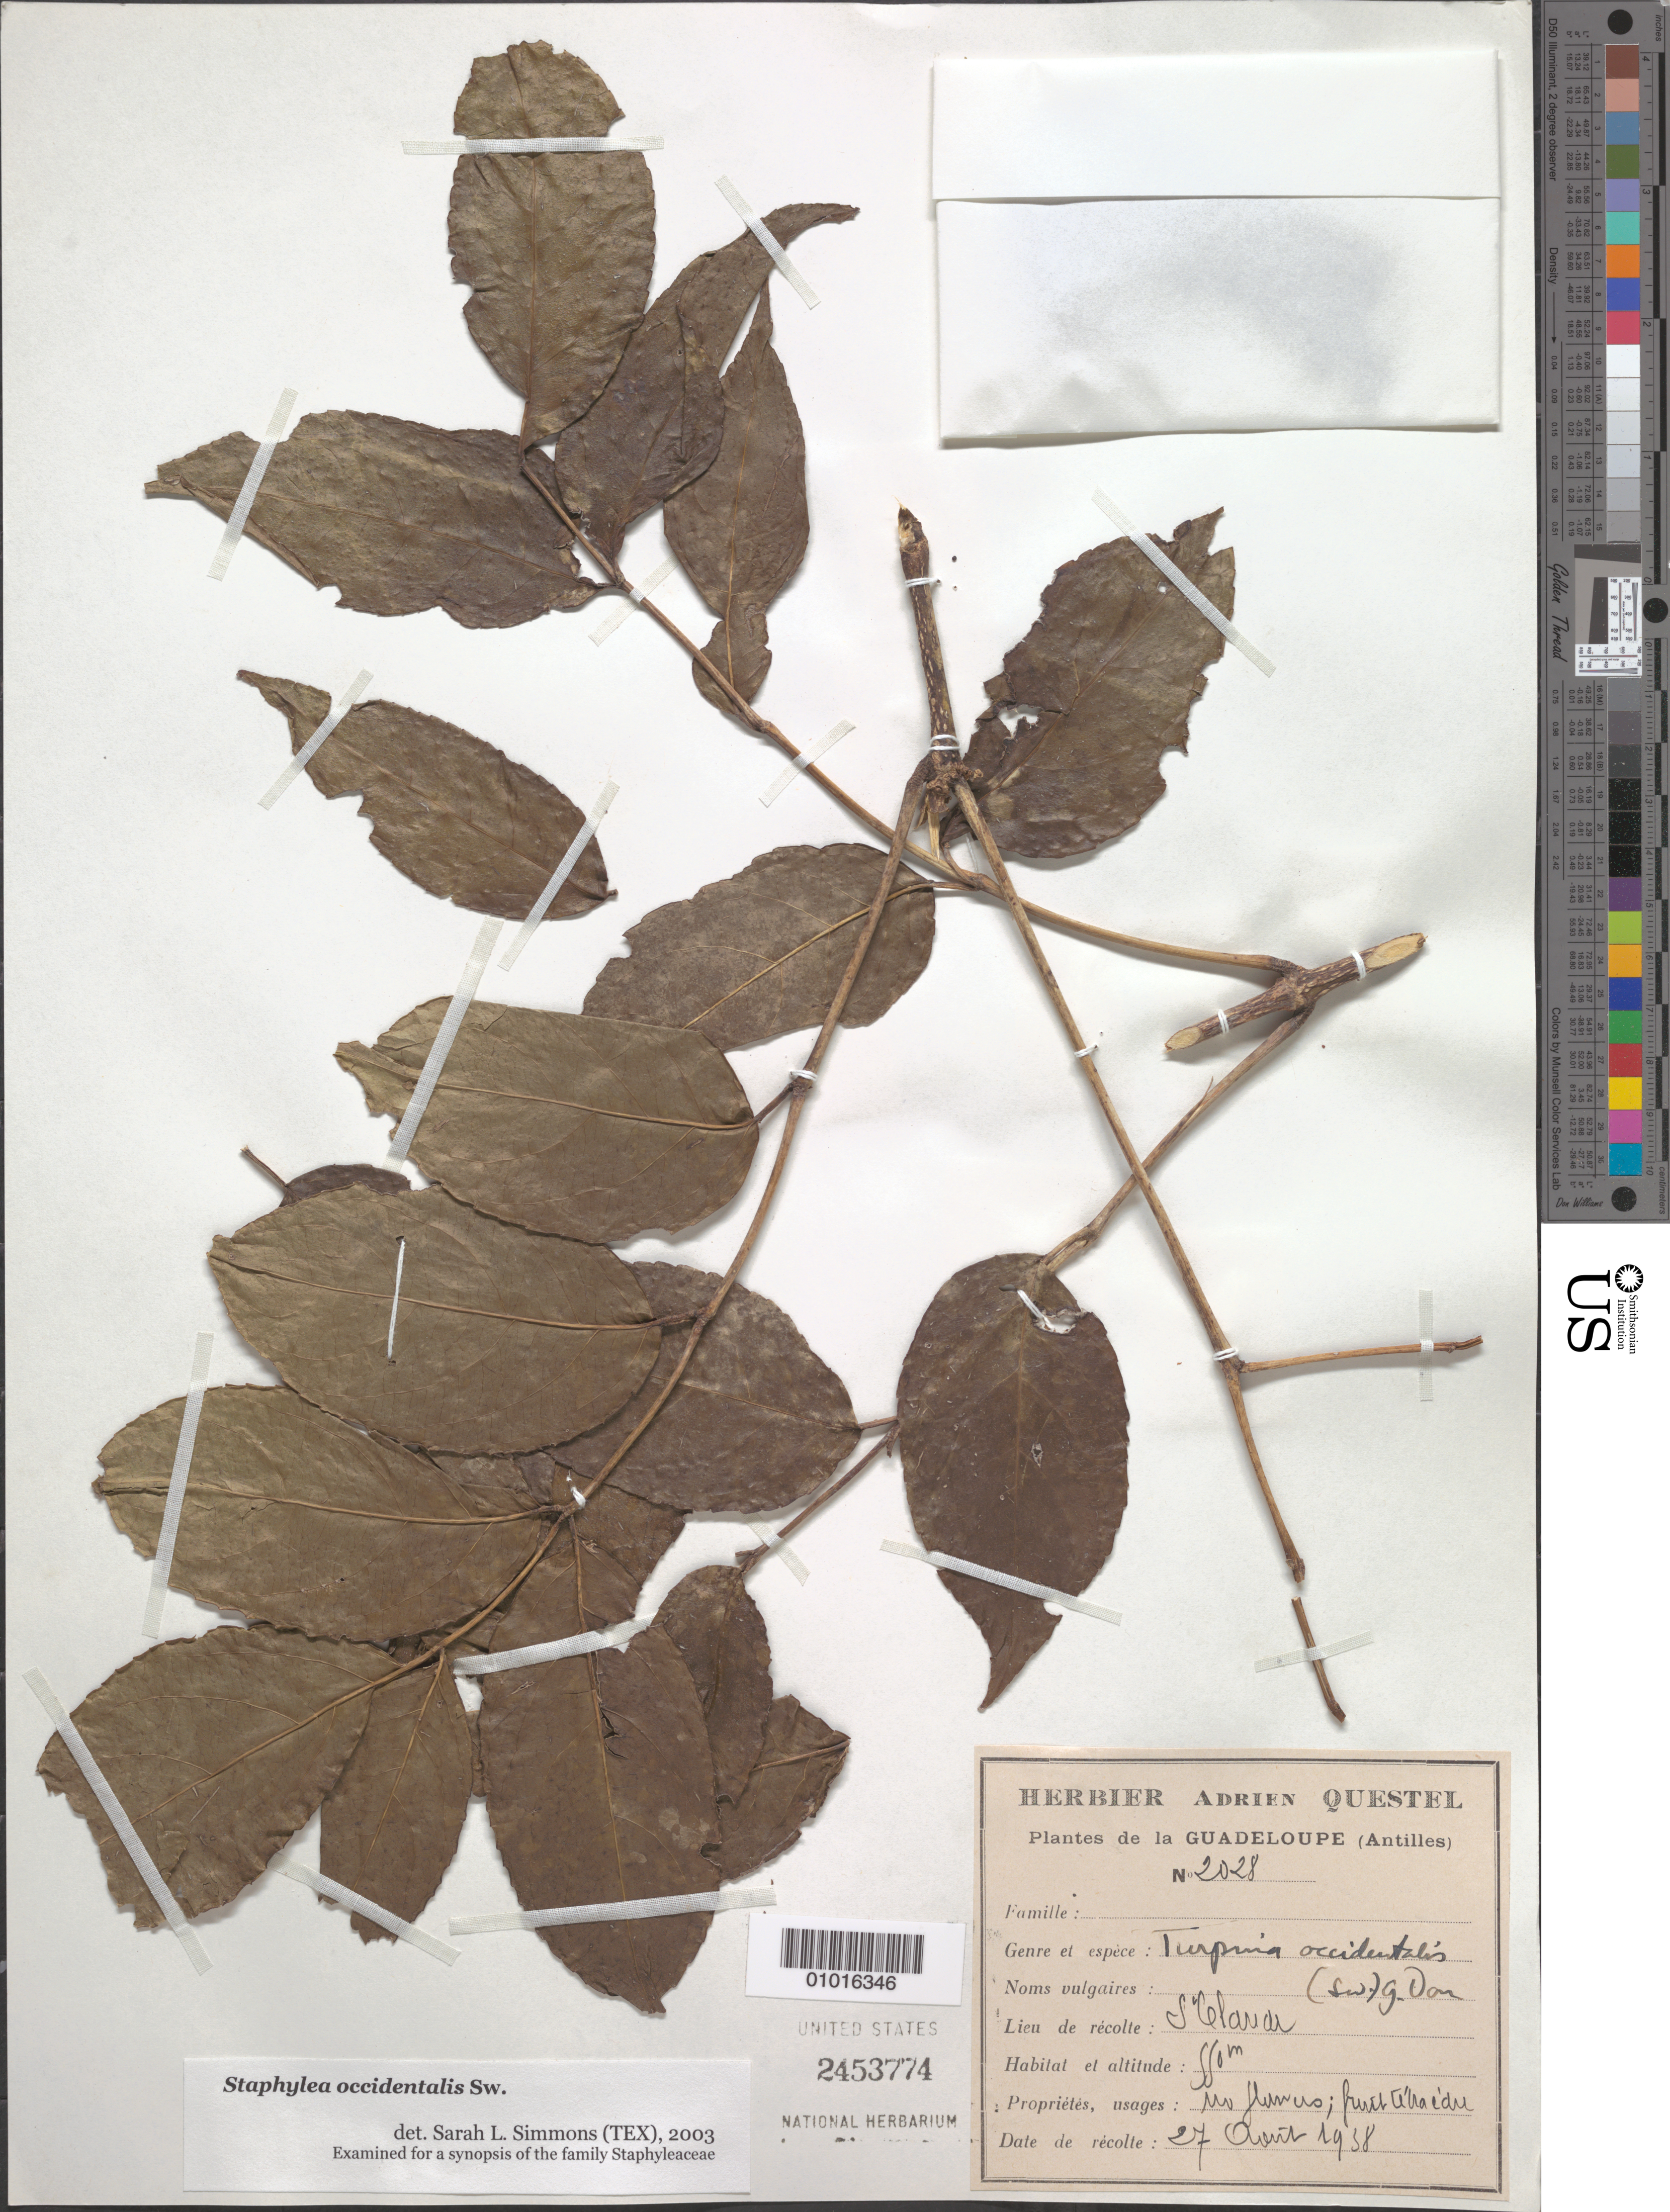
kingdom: Plantae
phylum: Tracheophyta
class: Magnoliopsida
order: Crossosomatales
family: Staphyleaceae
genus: Staphylea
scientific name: Staphylea occidentalis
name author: Sw.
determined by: Simmons, S. L.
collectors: A. Questel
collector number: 2028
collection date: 1938-08-27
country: Guadeloupe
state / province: St. Claude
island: Basse Terre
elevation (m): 550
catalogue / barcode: US 2453774